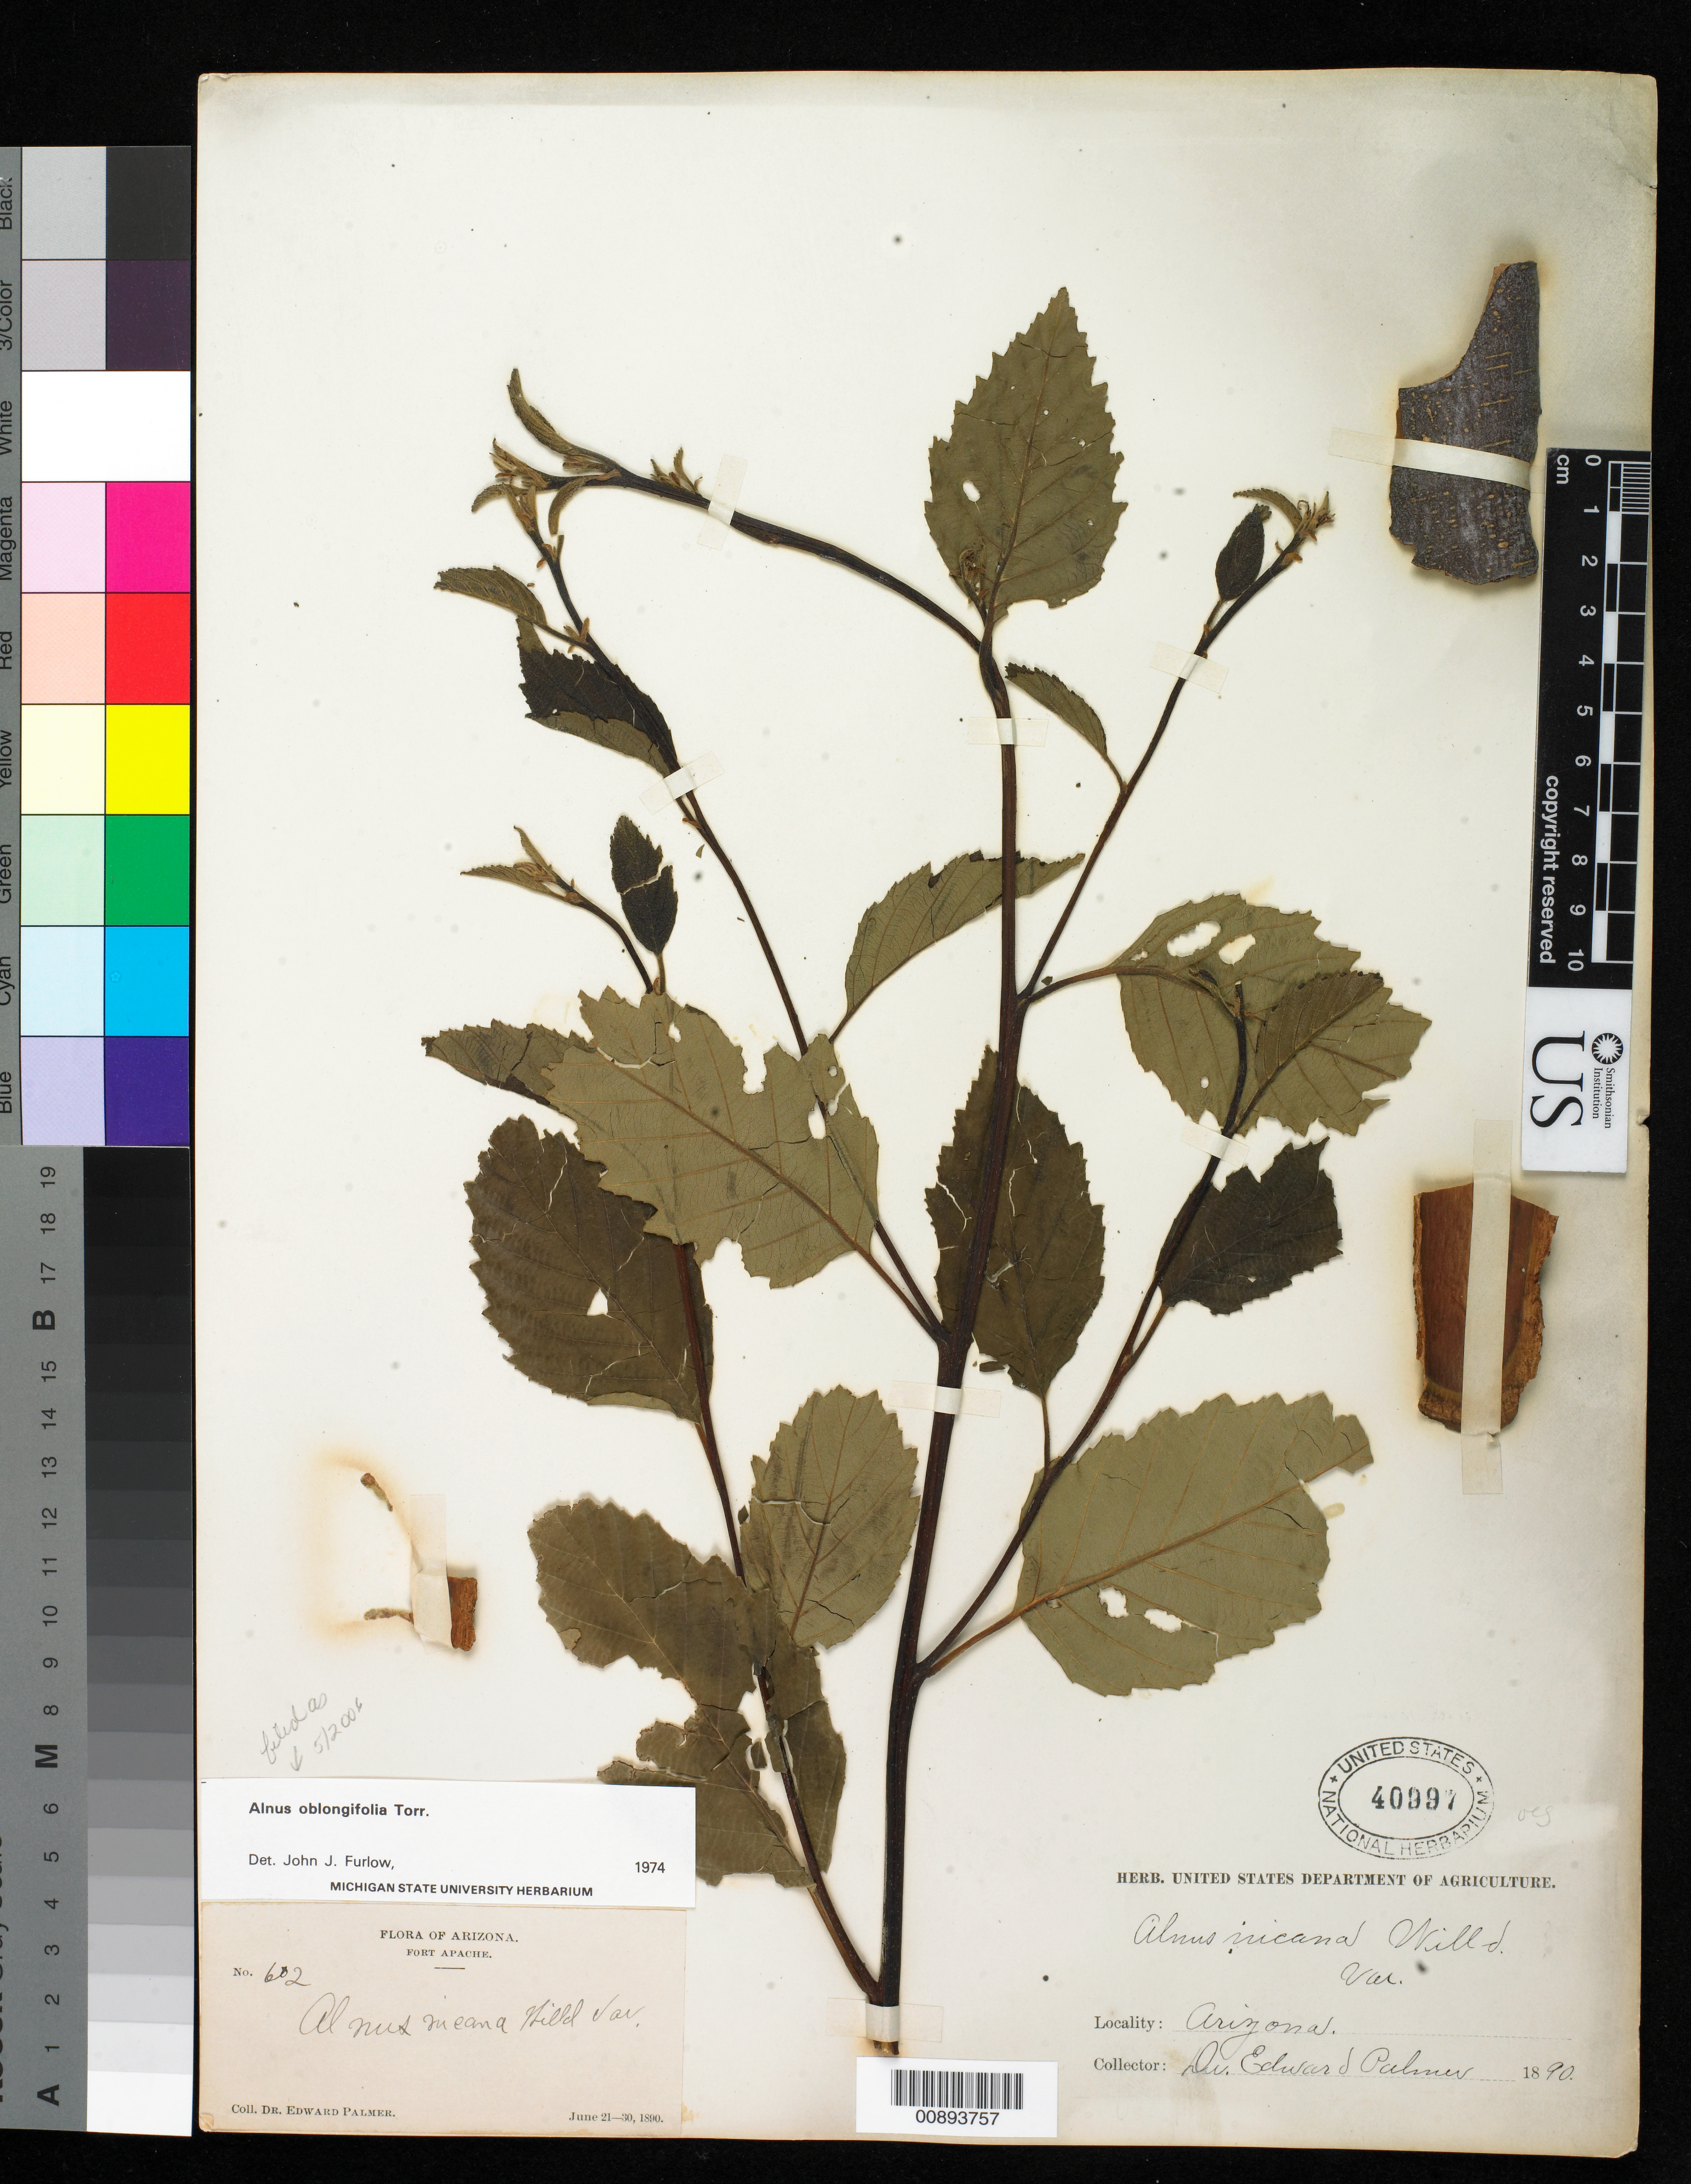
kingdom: Plantae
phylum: Tracheophyta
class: Magnoliopsida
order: Fagales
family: Betulaceae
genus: Alnus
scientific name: Alnus oblongifolia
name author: Torr. in Emory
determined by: Furlow, J. J.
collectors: E. Palmer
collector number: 602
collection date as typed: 21 Jun 1890 to 30 Jun 1890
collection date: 1890-06-21/1890-06-30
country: United States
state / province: Arizona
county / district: Navajo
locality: Fort Apache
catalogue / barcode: US 40997